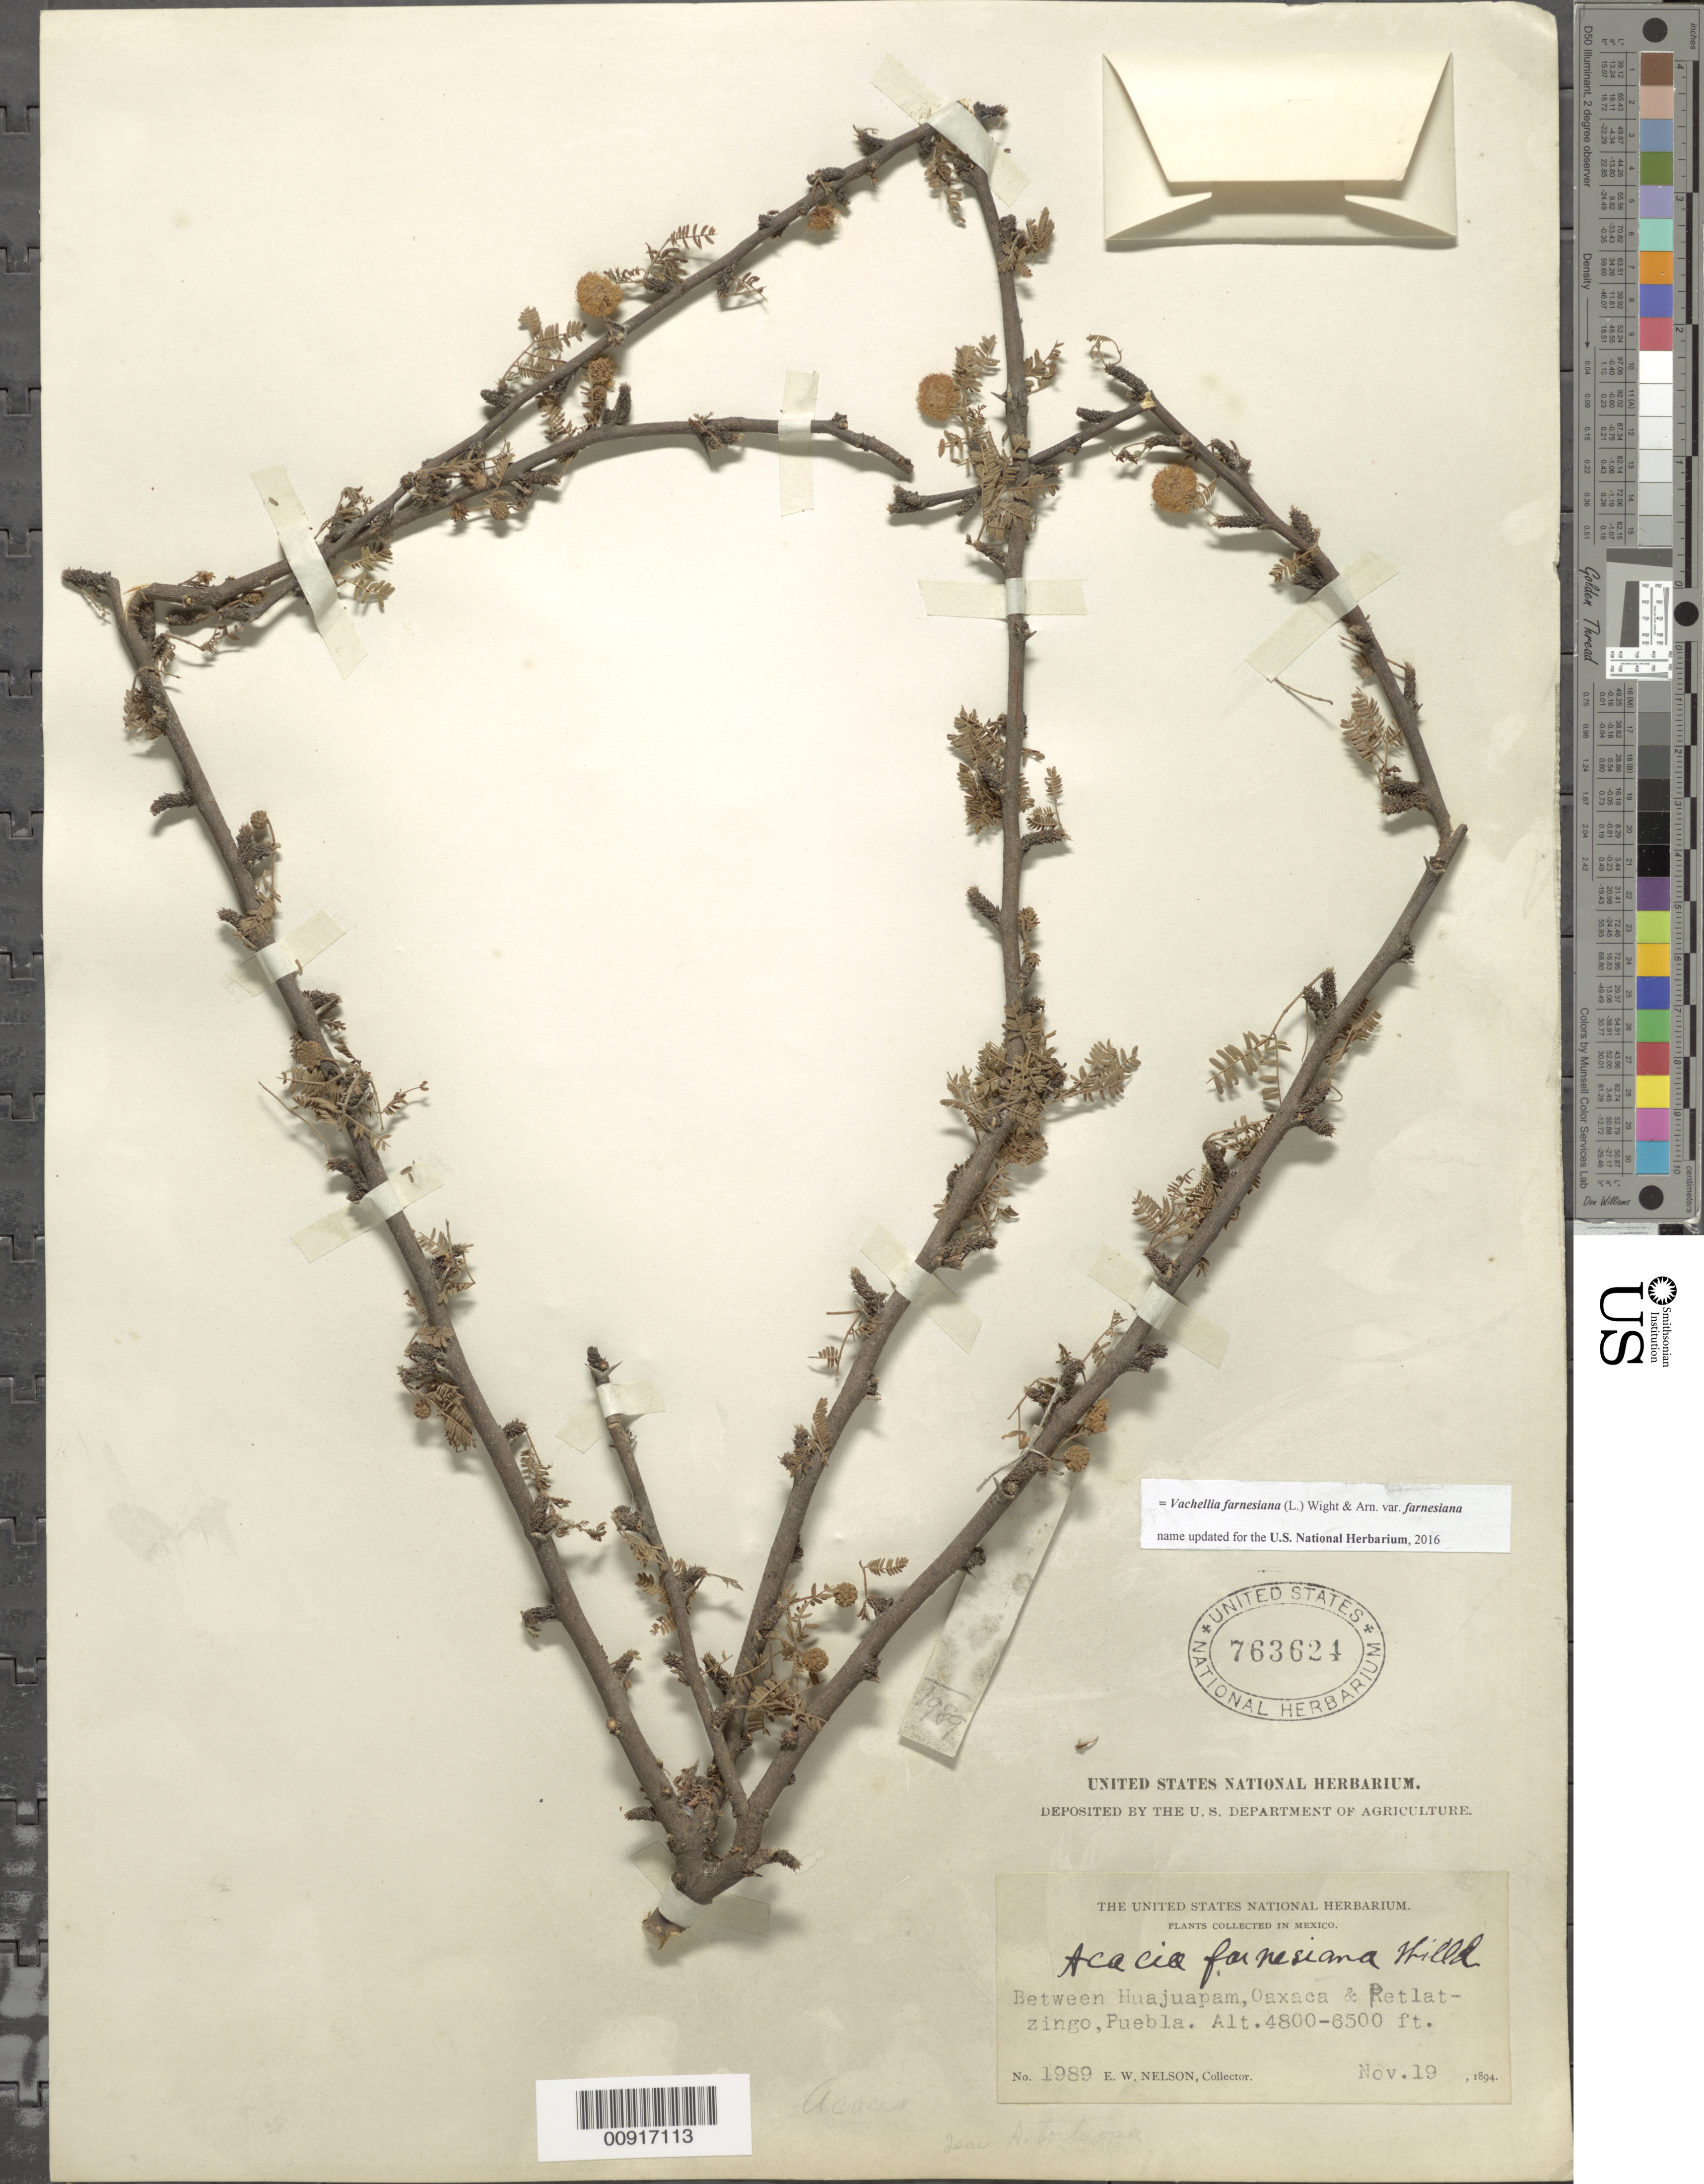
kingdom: Plantae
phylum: Tracheophyta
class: Magnoliopsida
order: Fabales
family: Fabaceae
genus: Vachellia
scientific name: Vachellia farnesiana var. farnesiana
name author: (L.) Wight & Arn.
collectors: E. W. Nelson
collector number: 1989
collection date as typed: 19 Nov 1894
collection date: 1894-11-19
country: Mexico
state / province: Oaxaca / Puebla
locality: Between Huajuapam, Oaxaca & Petlatzingo, Puebla.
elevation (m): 1463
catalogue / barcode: US 763624